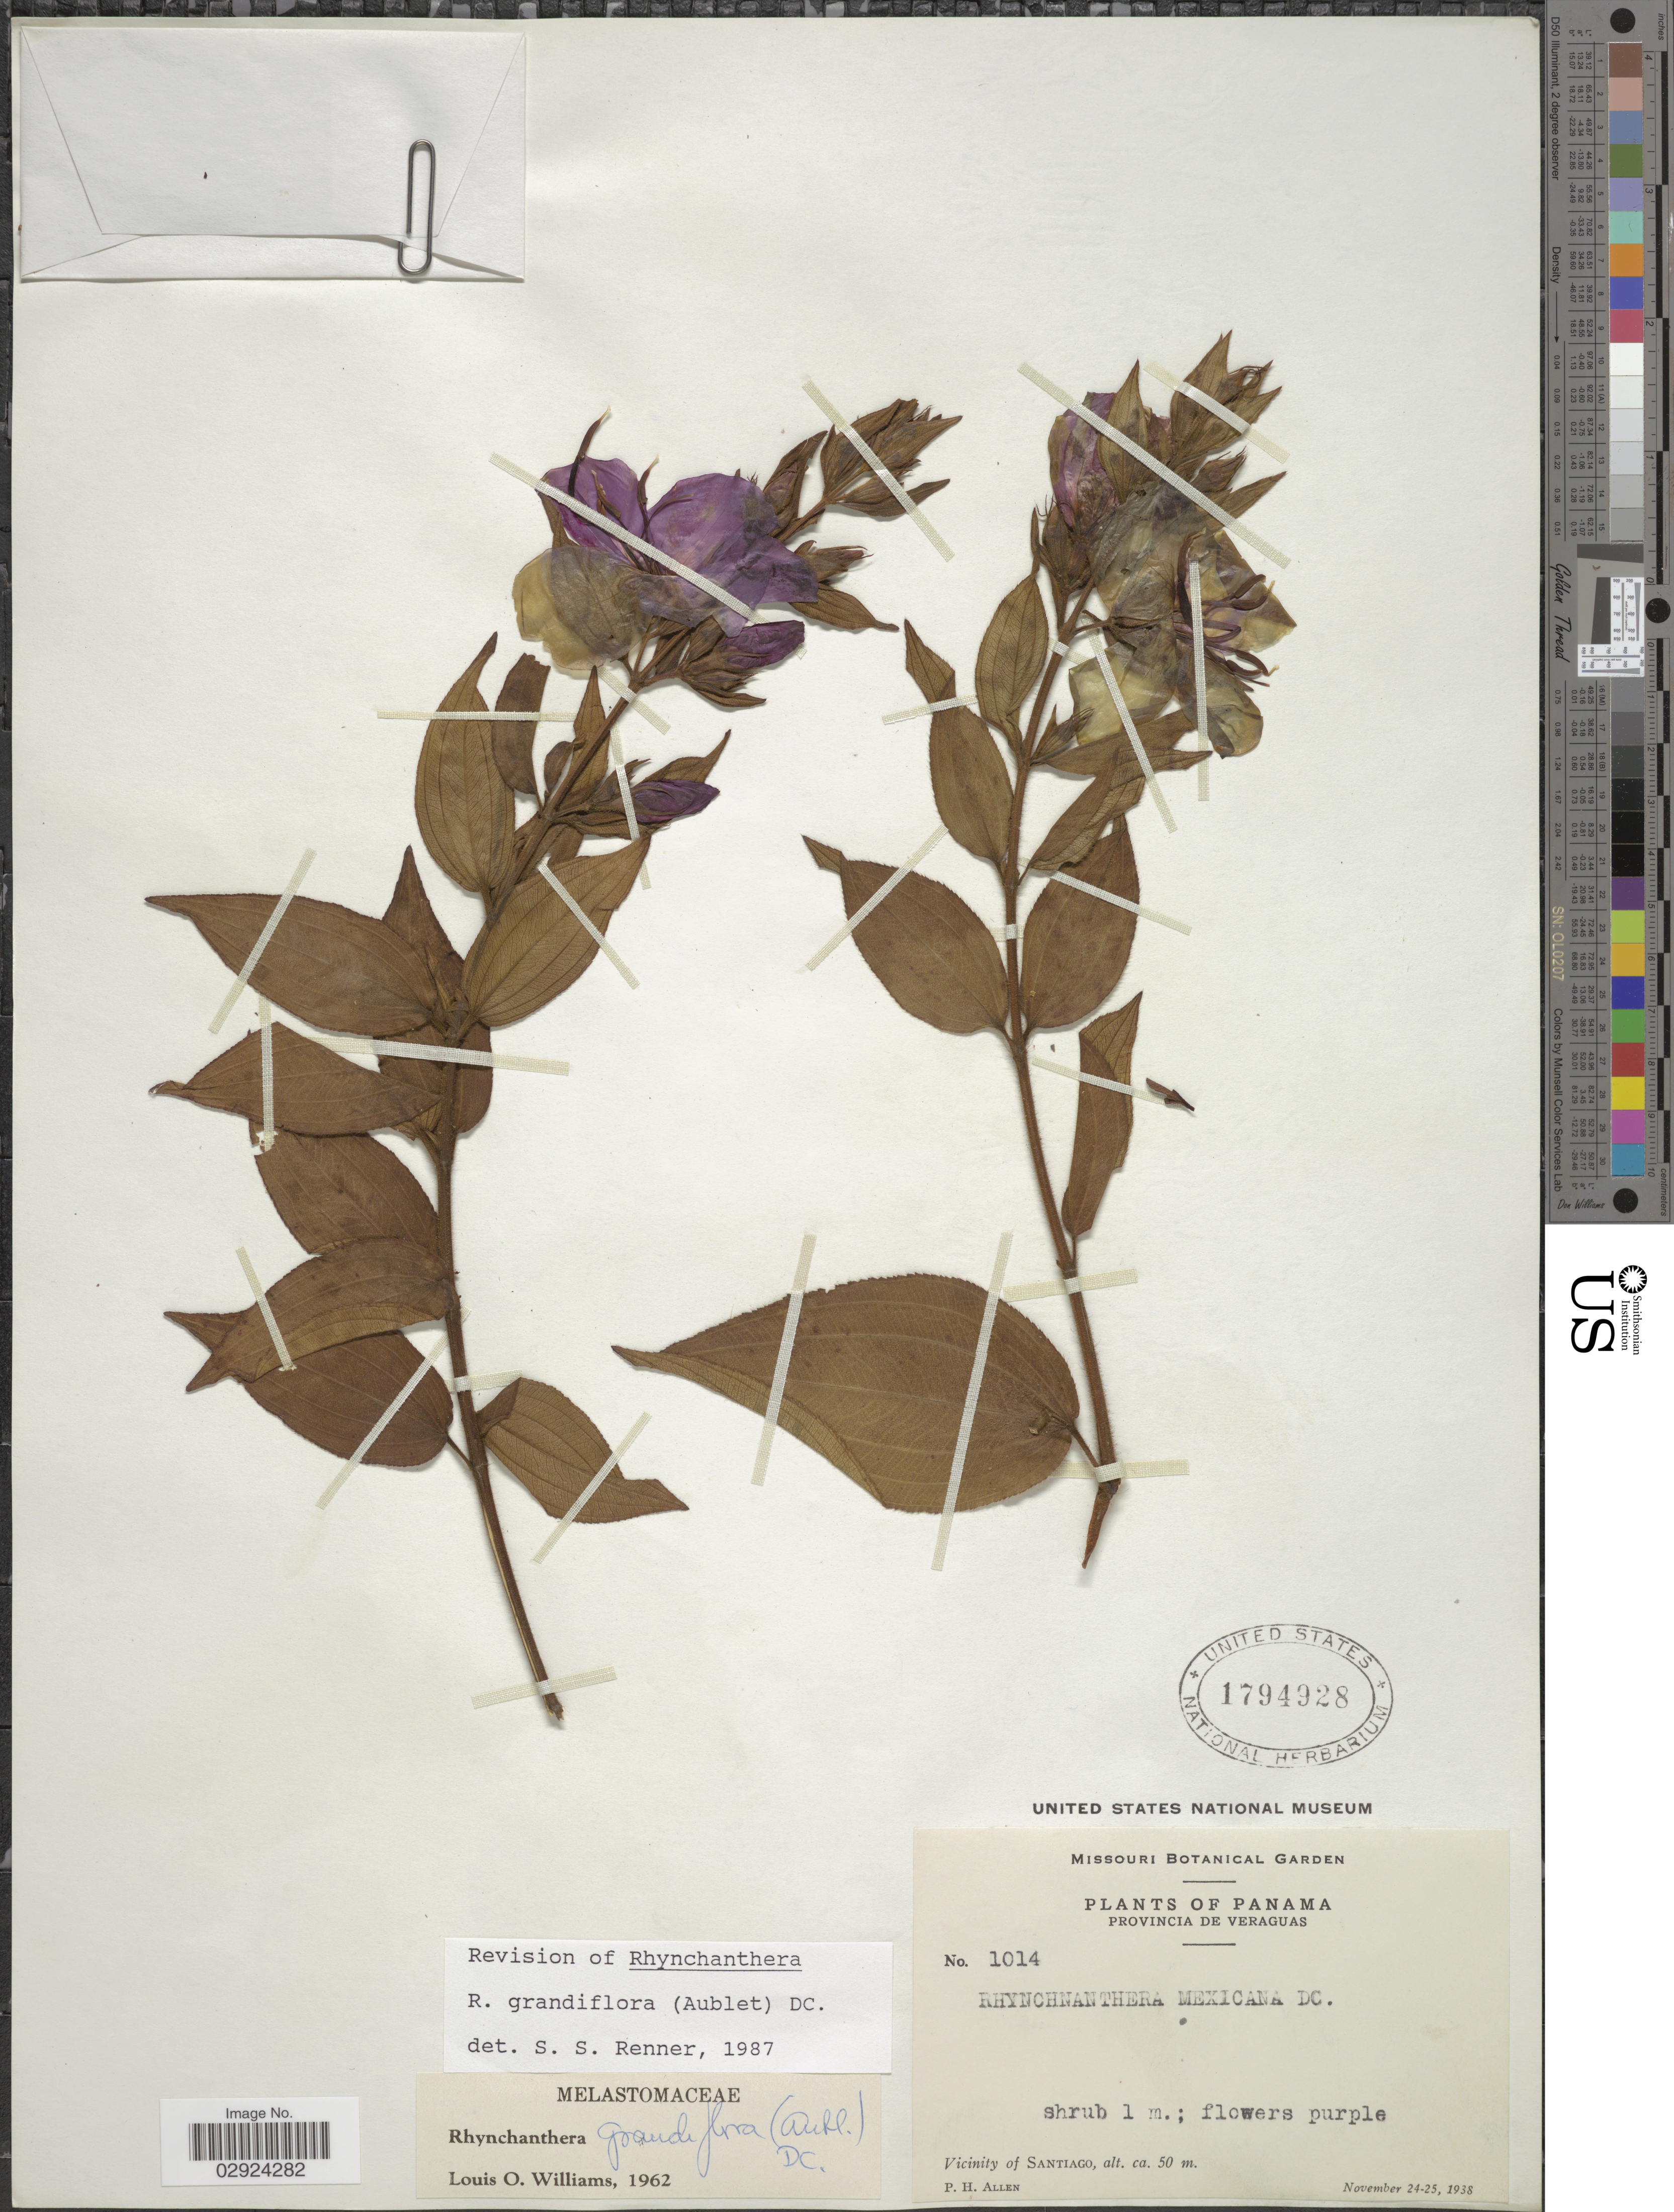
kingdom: Plantae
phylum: Tracheophyta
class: Magnoliopsida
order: Myrtales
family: Melastomataceae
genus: Rhynchanthera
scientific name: Rhynchanthera grandiflora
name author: (Aubl.) DC.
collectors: P. H. Allen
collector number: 1014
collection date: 1938-11-24/1938-11-25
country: Panama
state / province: Veraguas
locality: Provincia de Veraguas, Vicinity of Santiago.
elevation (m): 50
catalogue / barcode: US 1794928